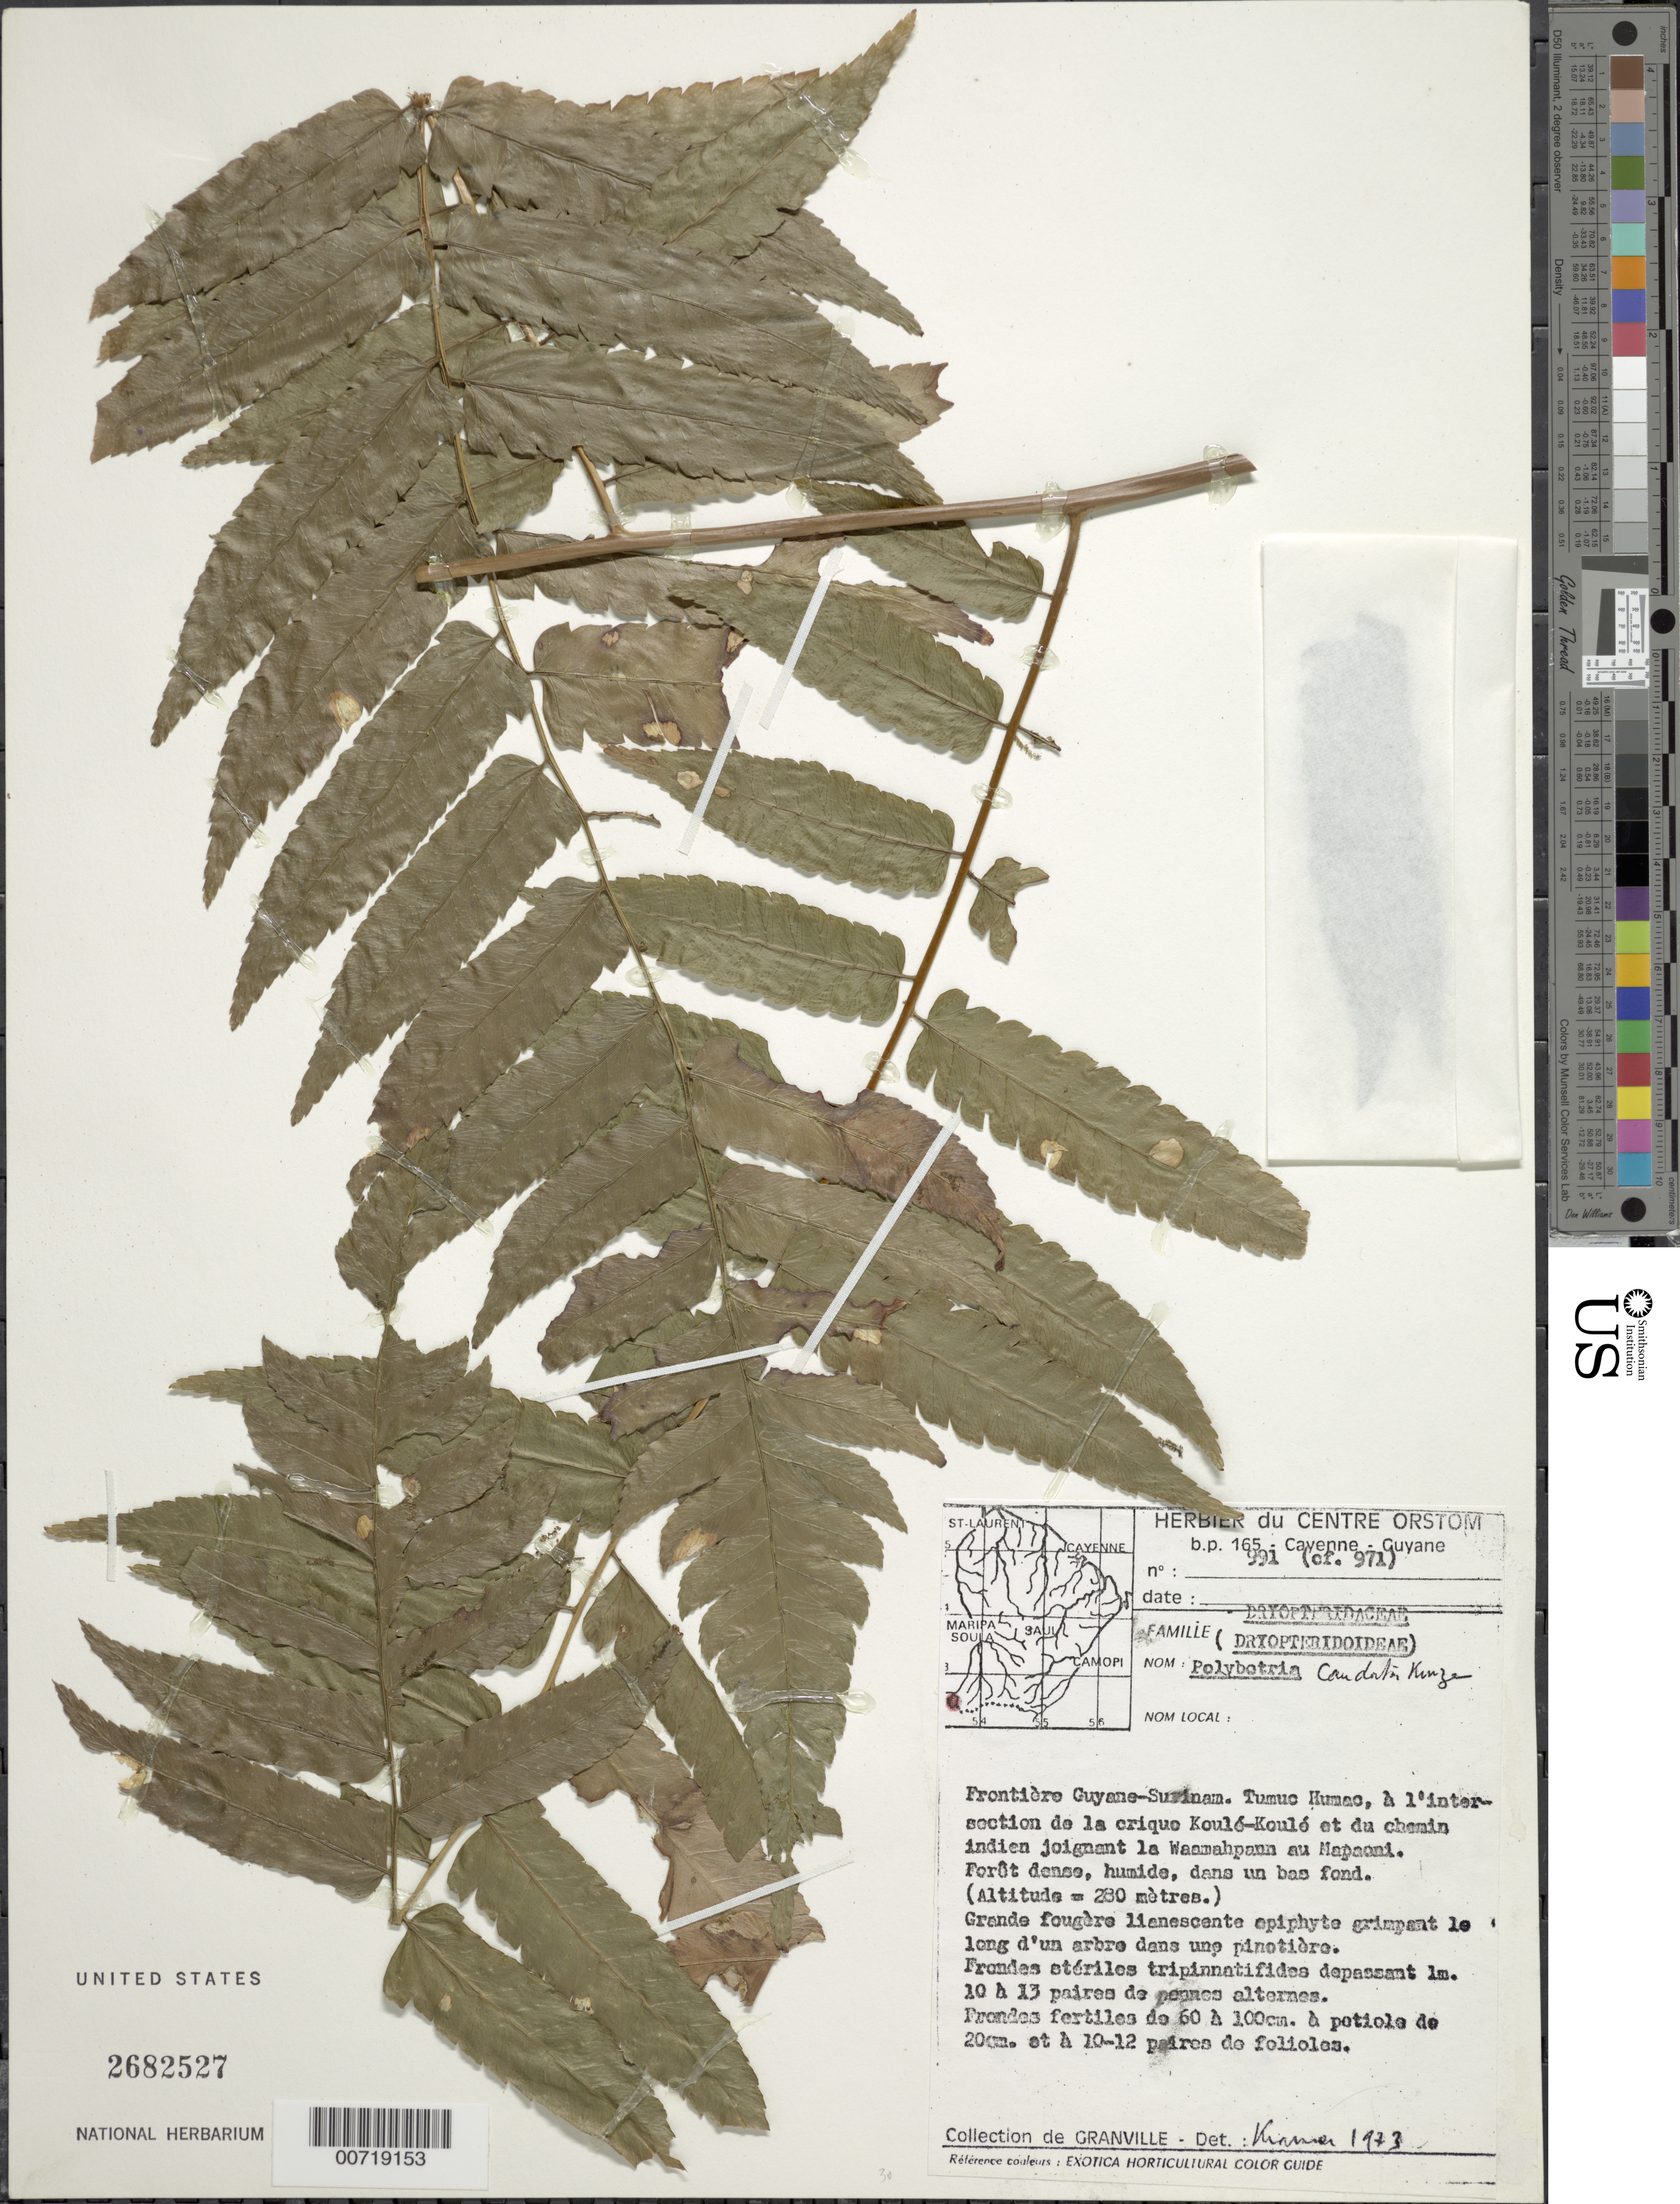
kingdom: Plantae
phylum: Tracheophyta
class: Polypodiopsida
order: Polypodiales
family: Dryopteridaceae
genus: Polybotrya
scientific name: Polybotrya caudata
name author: Kunze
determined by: Kramer, K. U.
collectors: J.-J. de Granville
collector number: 991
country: French Guiana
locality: Tumuc-Humac, intersection of Koulé Koulé Creek & Waamhpann au Mapaoni; frontièr Guyane-Suriname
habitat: Pinotière; dense, humid forest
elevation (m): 280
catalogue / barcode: US 2682527